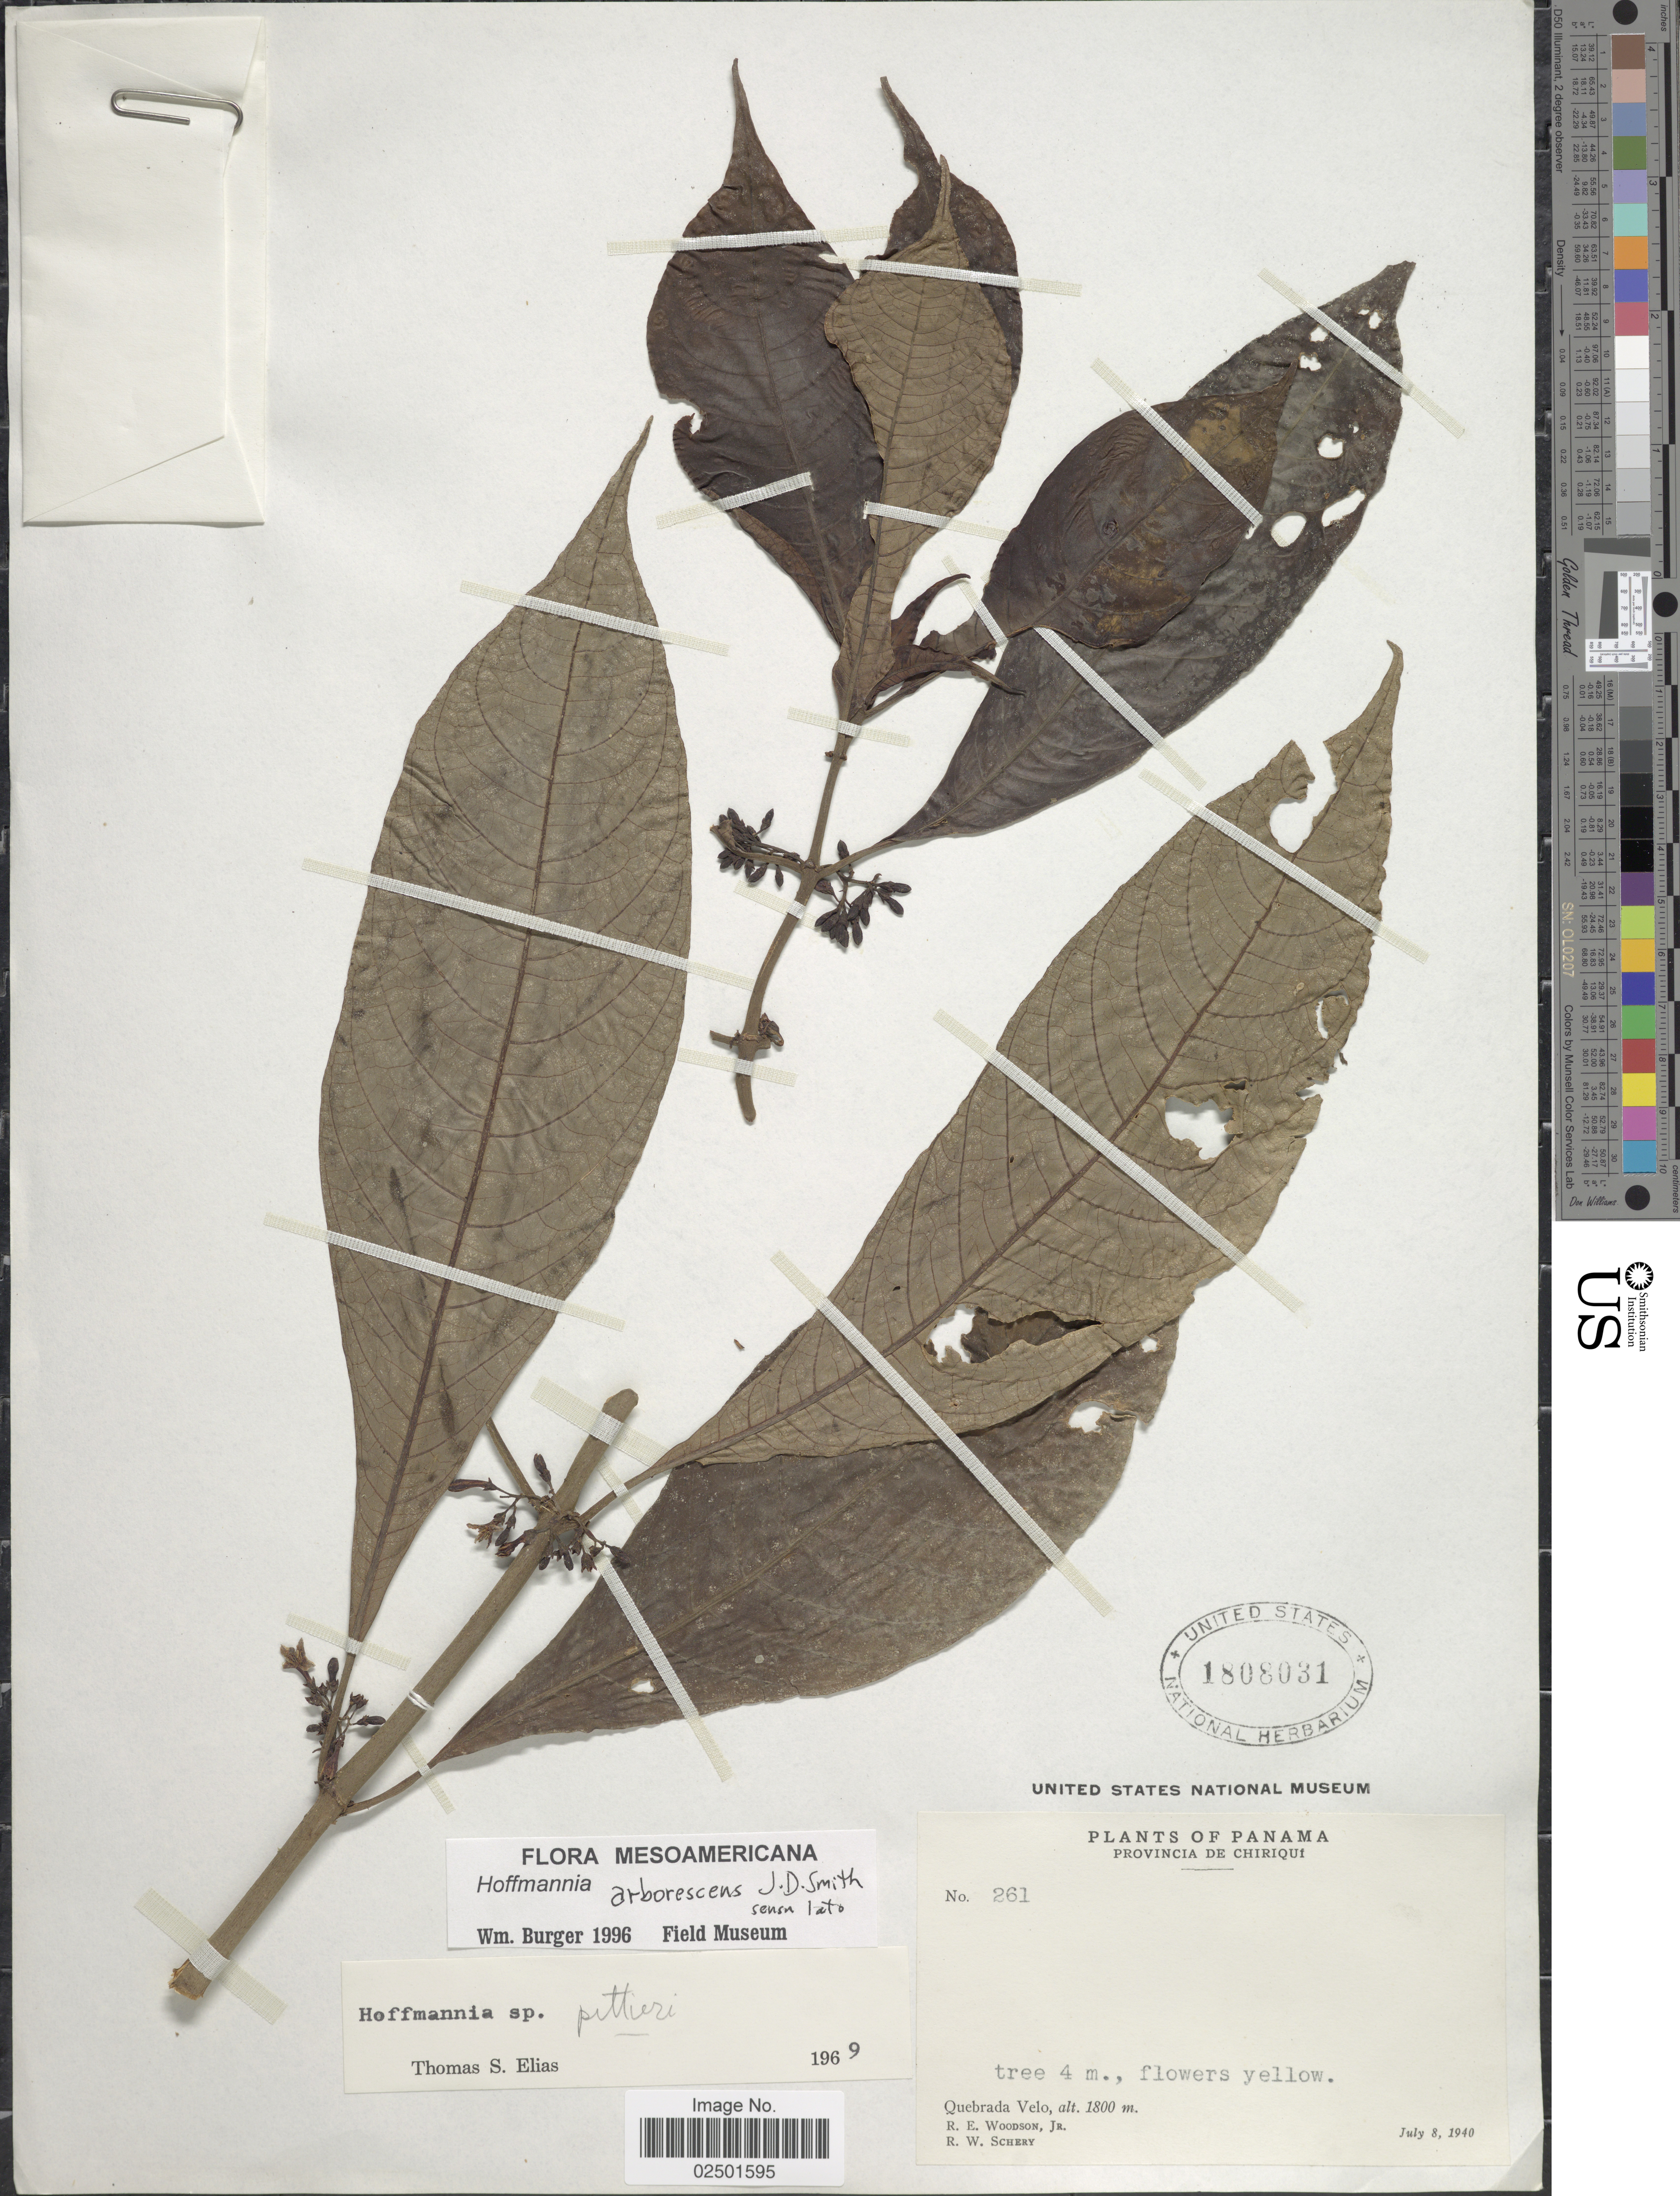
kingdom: Plantae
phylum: Tracheophyta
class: Magnoliopsida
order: Gentianales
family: Rubiaceae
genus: Hoffmannia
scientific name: Hoffmannia arborescens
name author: Donn. Sm.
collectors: R. E. Woodson & R. W. Schery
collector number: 261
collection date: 1940-07-08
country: Panama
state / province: Chiriqui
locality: Quebrada Velo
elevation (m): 1800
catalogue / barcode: US 1808031